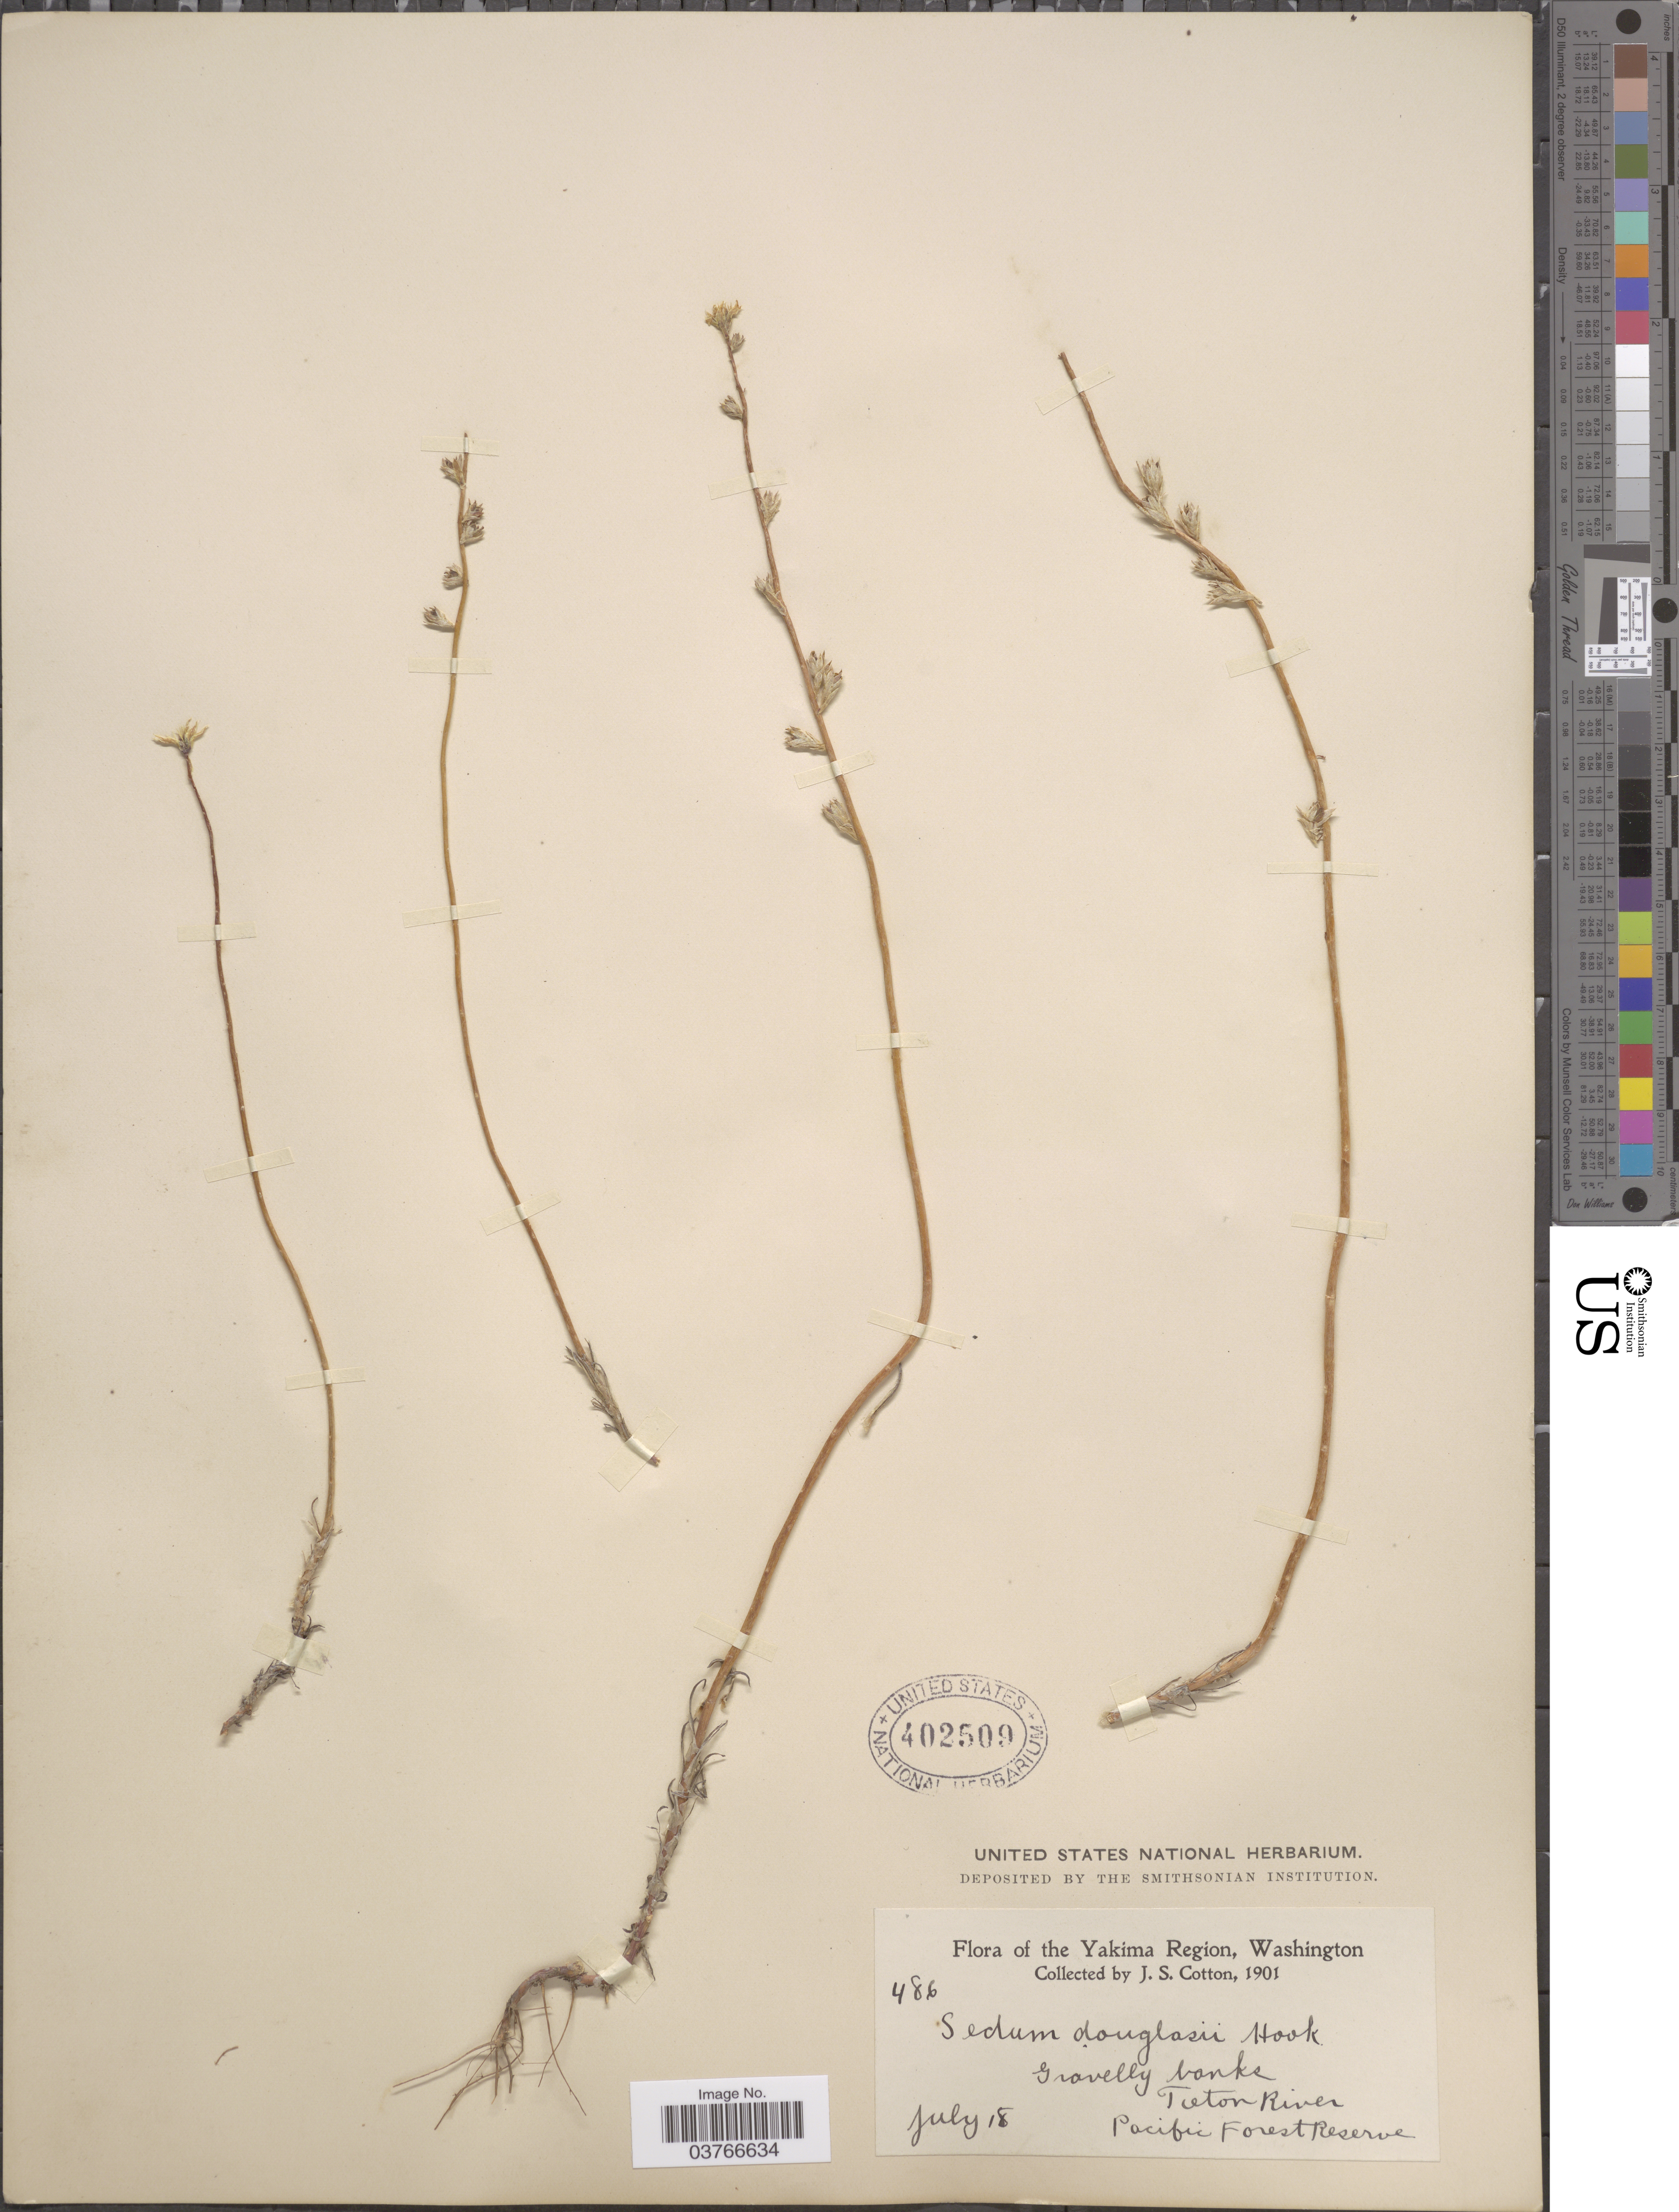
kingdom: Plantae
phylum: Tracheophyta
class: Magnoliopsida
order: Saxifragales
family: Crassulaceae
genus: Sedum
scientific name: Sedum stenopetalum var. stenopetalum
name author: Pursh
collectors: J. S. Cotton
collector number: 486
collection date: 1901-07-18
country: United States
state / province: Washington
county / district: Yakima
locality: The Yakima Region. Gravelly banks Tieton River. Pacific Forest Reserve.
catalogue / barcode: US 402509